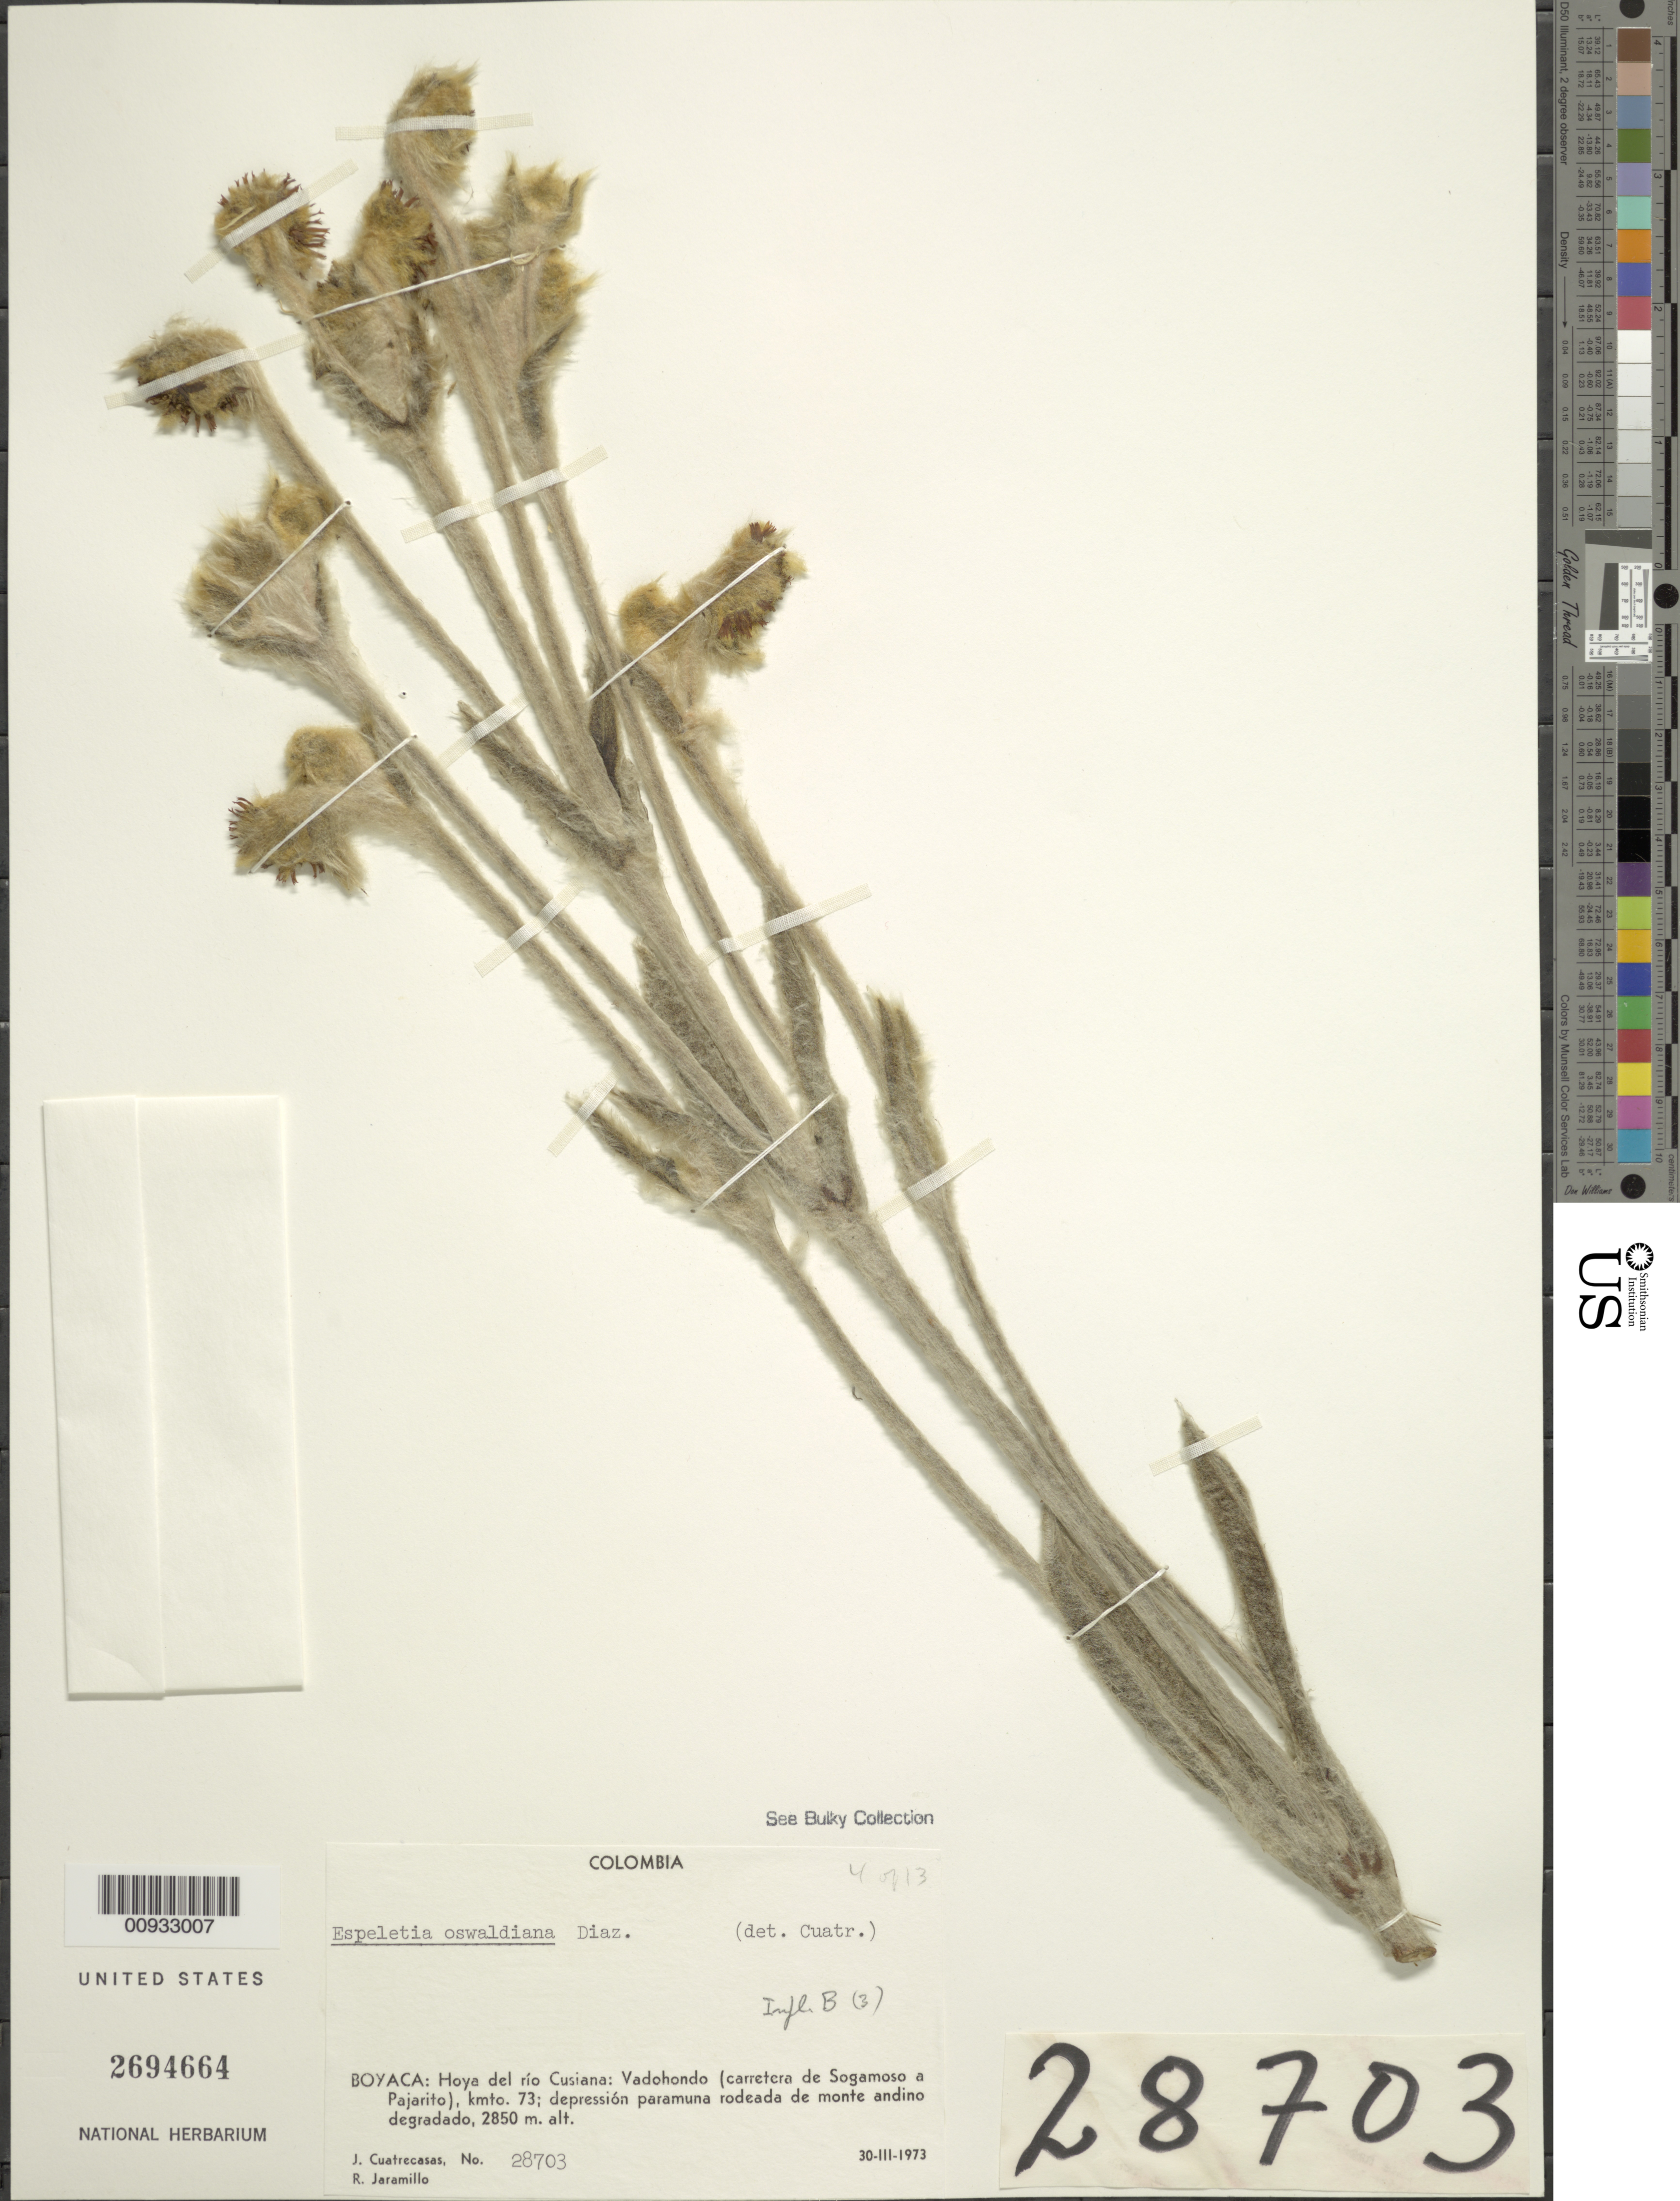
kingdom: Plantae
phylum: Tracheophyta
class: Magnoliopsida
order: Asterales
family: Asteraceae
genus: Espeletia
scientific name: Espeletia oswaldiana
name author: S. Díaz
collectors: J. Cuatrecasas & R. Jaramillo M.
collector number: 28703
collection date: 1973-03-30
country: Colombia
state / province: Boyacá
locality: Hoya del rio Cusiana, Vadohondo (carretera de Sogamoso a Pajarito), kmto. 73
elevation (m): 2850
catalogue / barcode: US 2694664